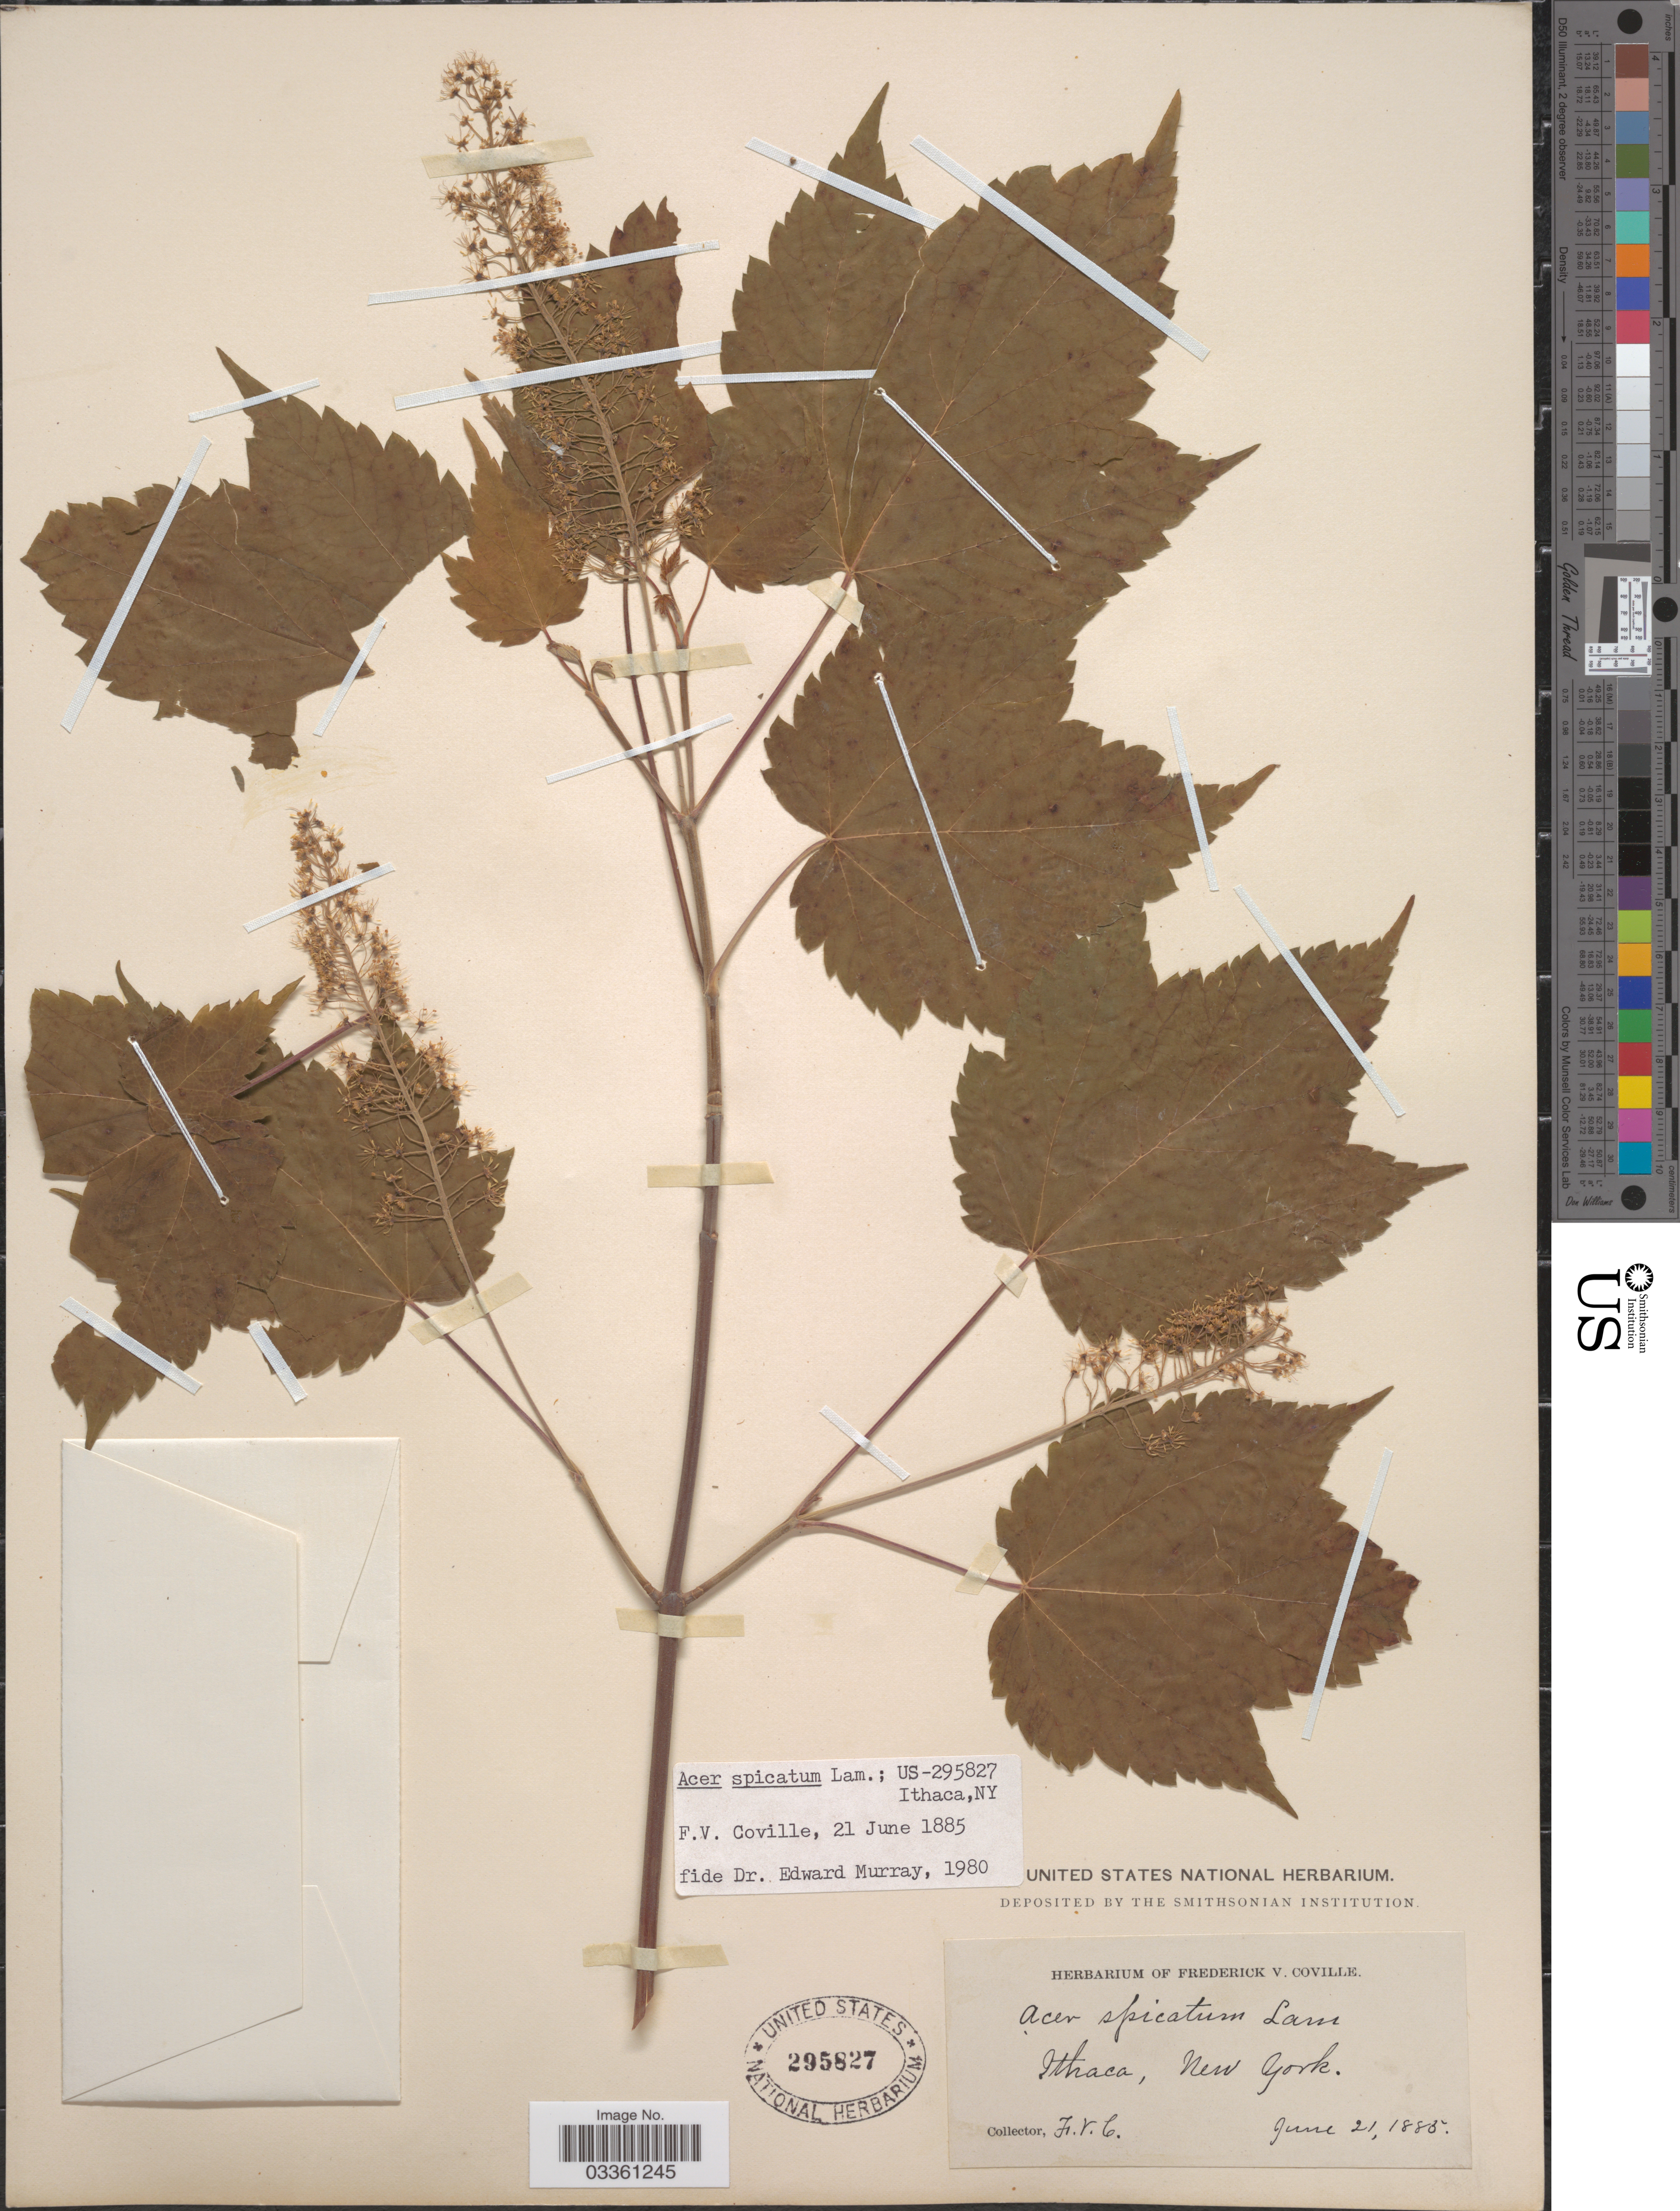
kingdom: Plantae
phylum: Tracheophyta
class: Magnoliopsida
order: Sapindales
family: Sapindaceae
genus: Acer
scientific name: Acer spicatum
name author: Lam.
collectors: F. V. Coville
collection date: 1885-06-21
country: United States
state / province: New York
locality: Ithaca.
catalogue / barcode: US 295827